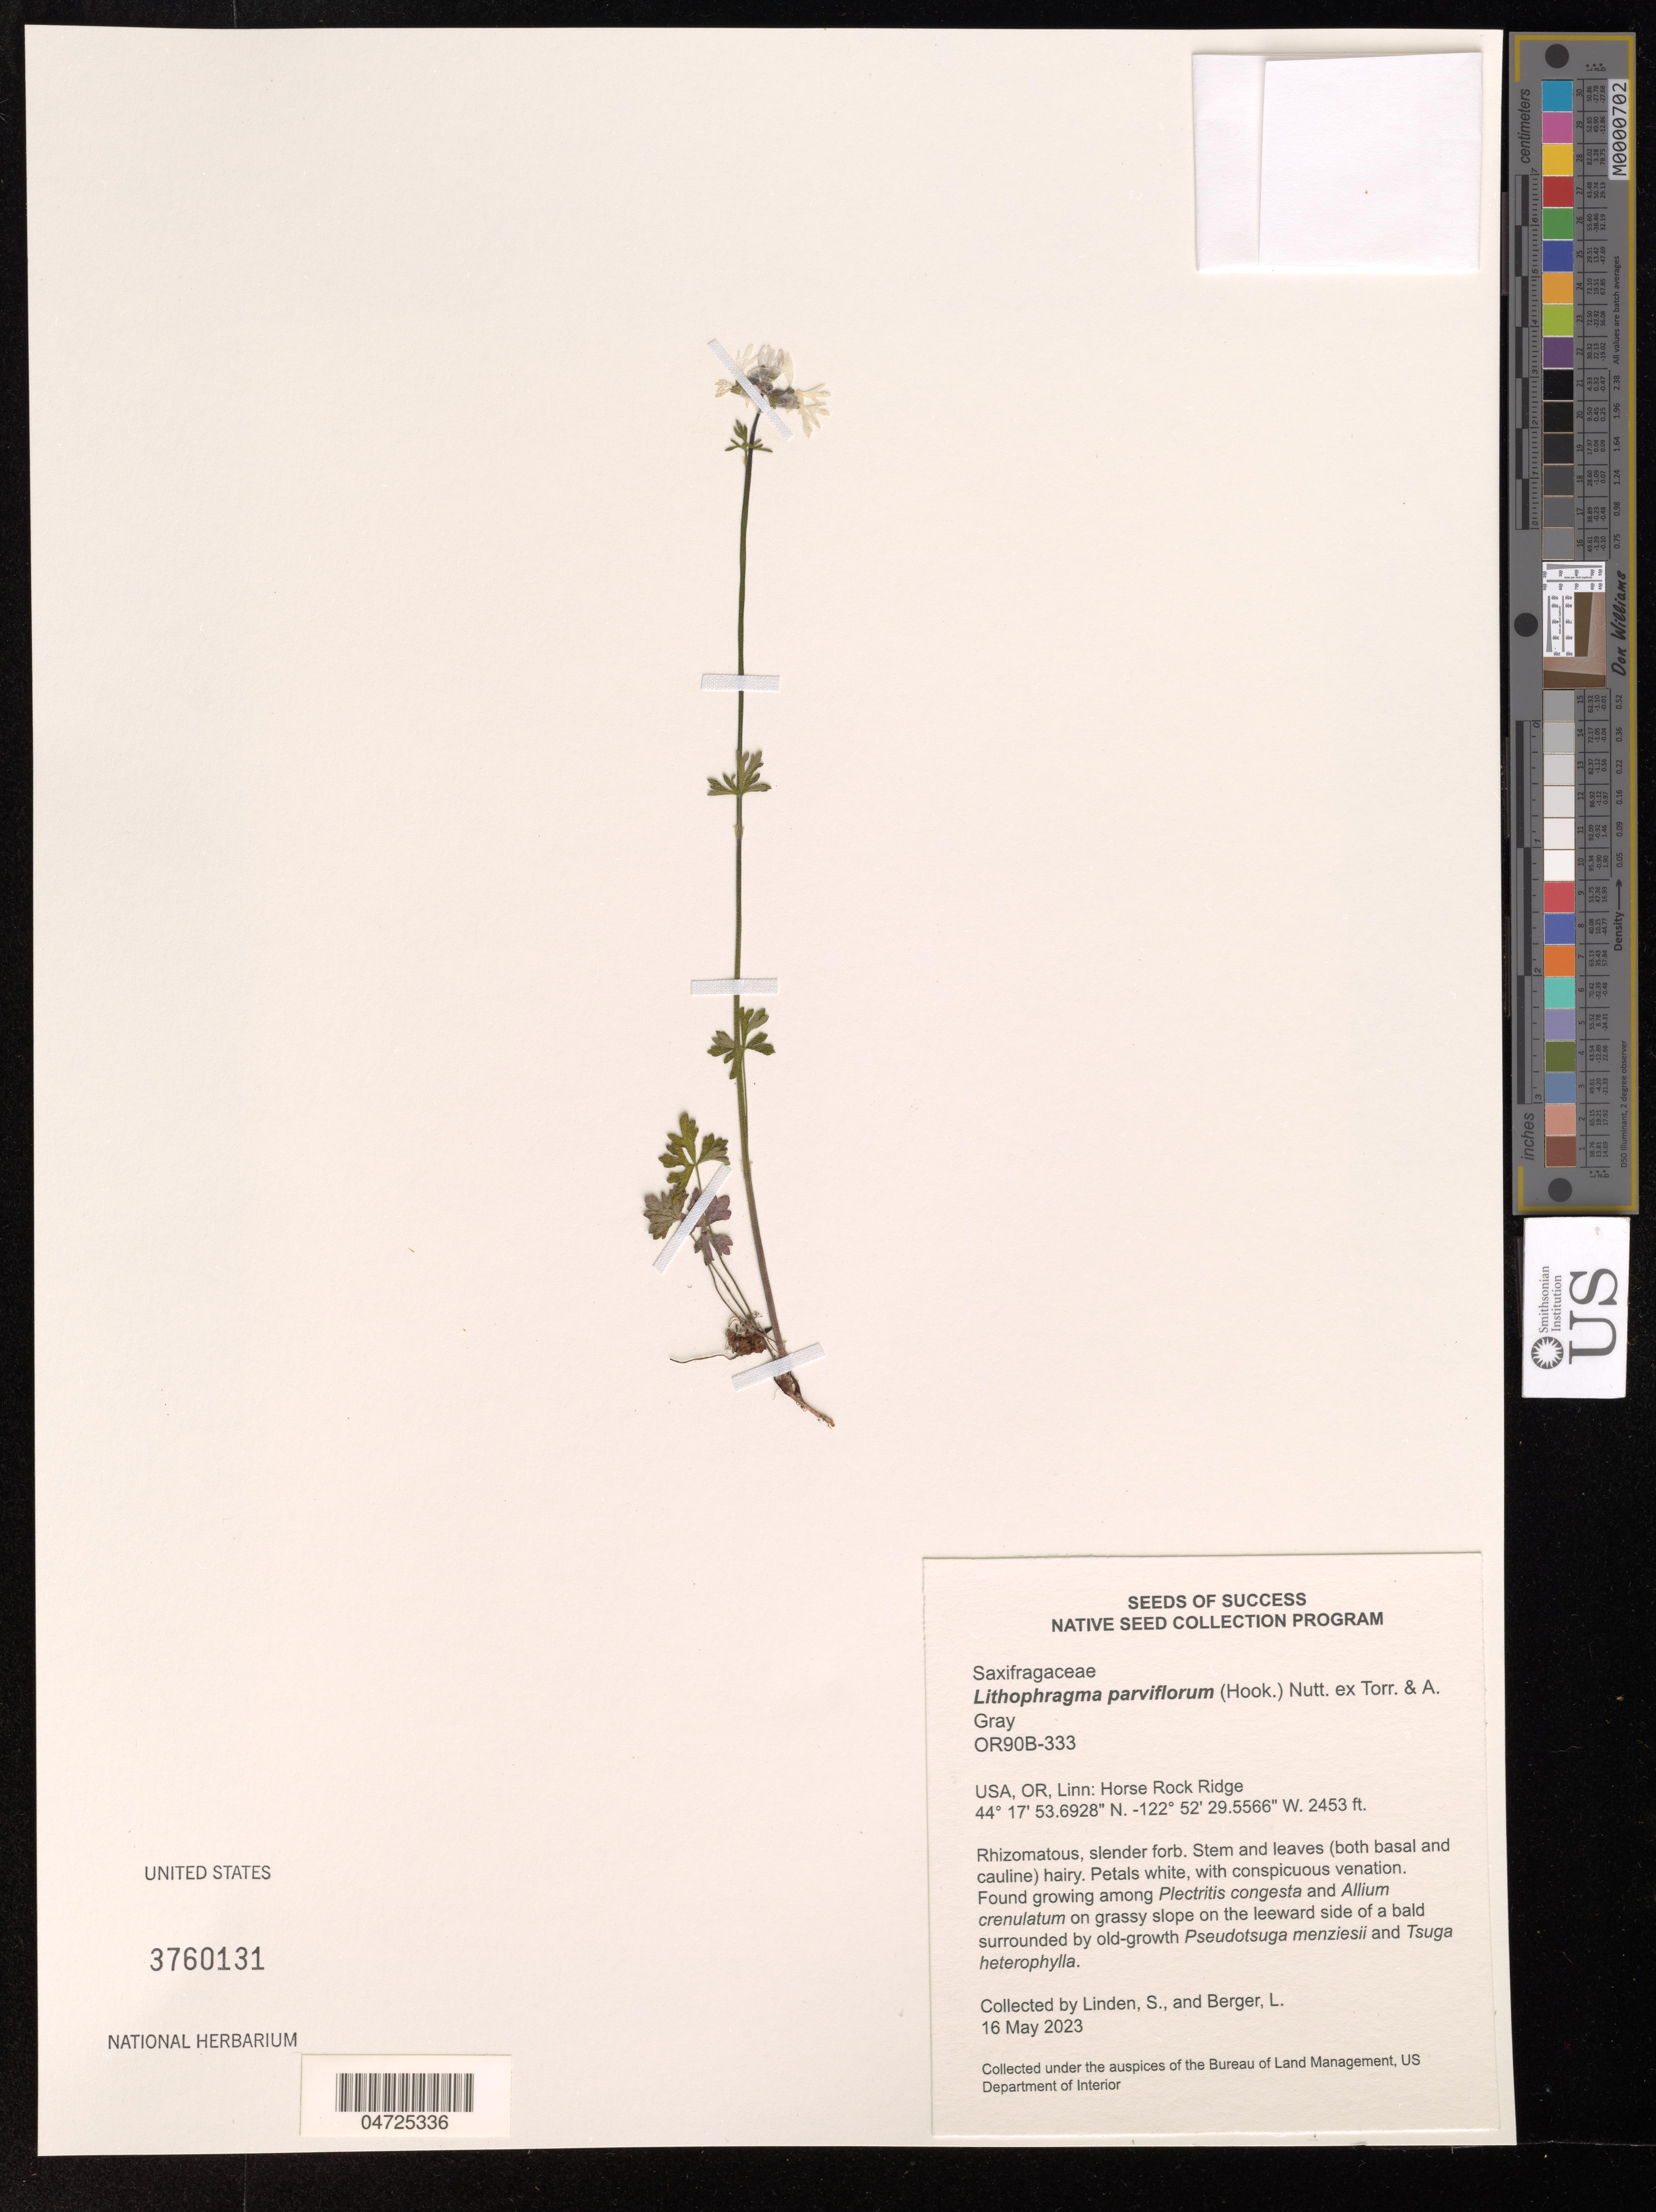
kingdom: Plantae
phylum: Tracheophyta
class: Magnoliopsida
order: Saxifragales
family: Saxifragaceae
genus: Lithophragma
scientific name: Lithophragma parviflorum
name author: (Hook.) Nutt.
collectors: S. Linden & L. Berger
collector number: OR90B-333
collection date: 2023-05-16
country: United States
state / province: Oregon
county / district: Linn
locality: Linn: Horse Rock Ridge.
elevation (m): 748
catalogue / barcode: US 3760131